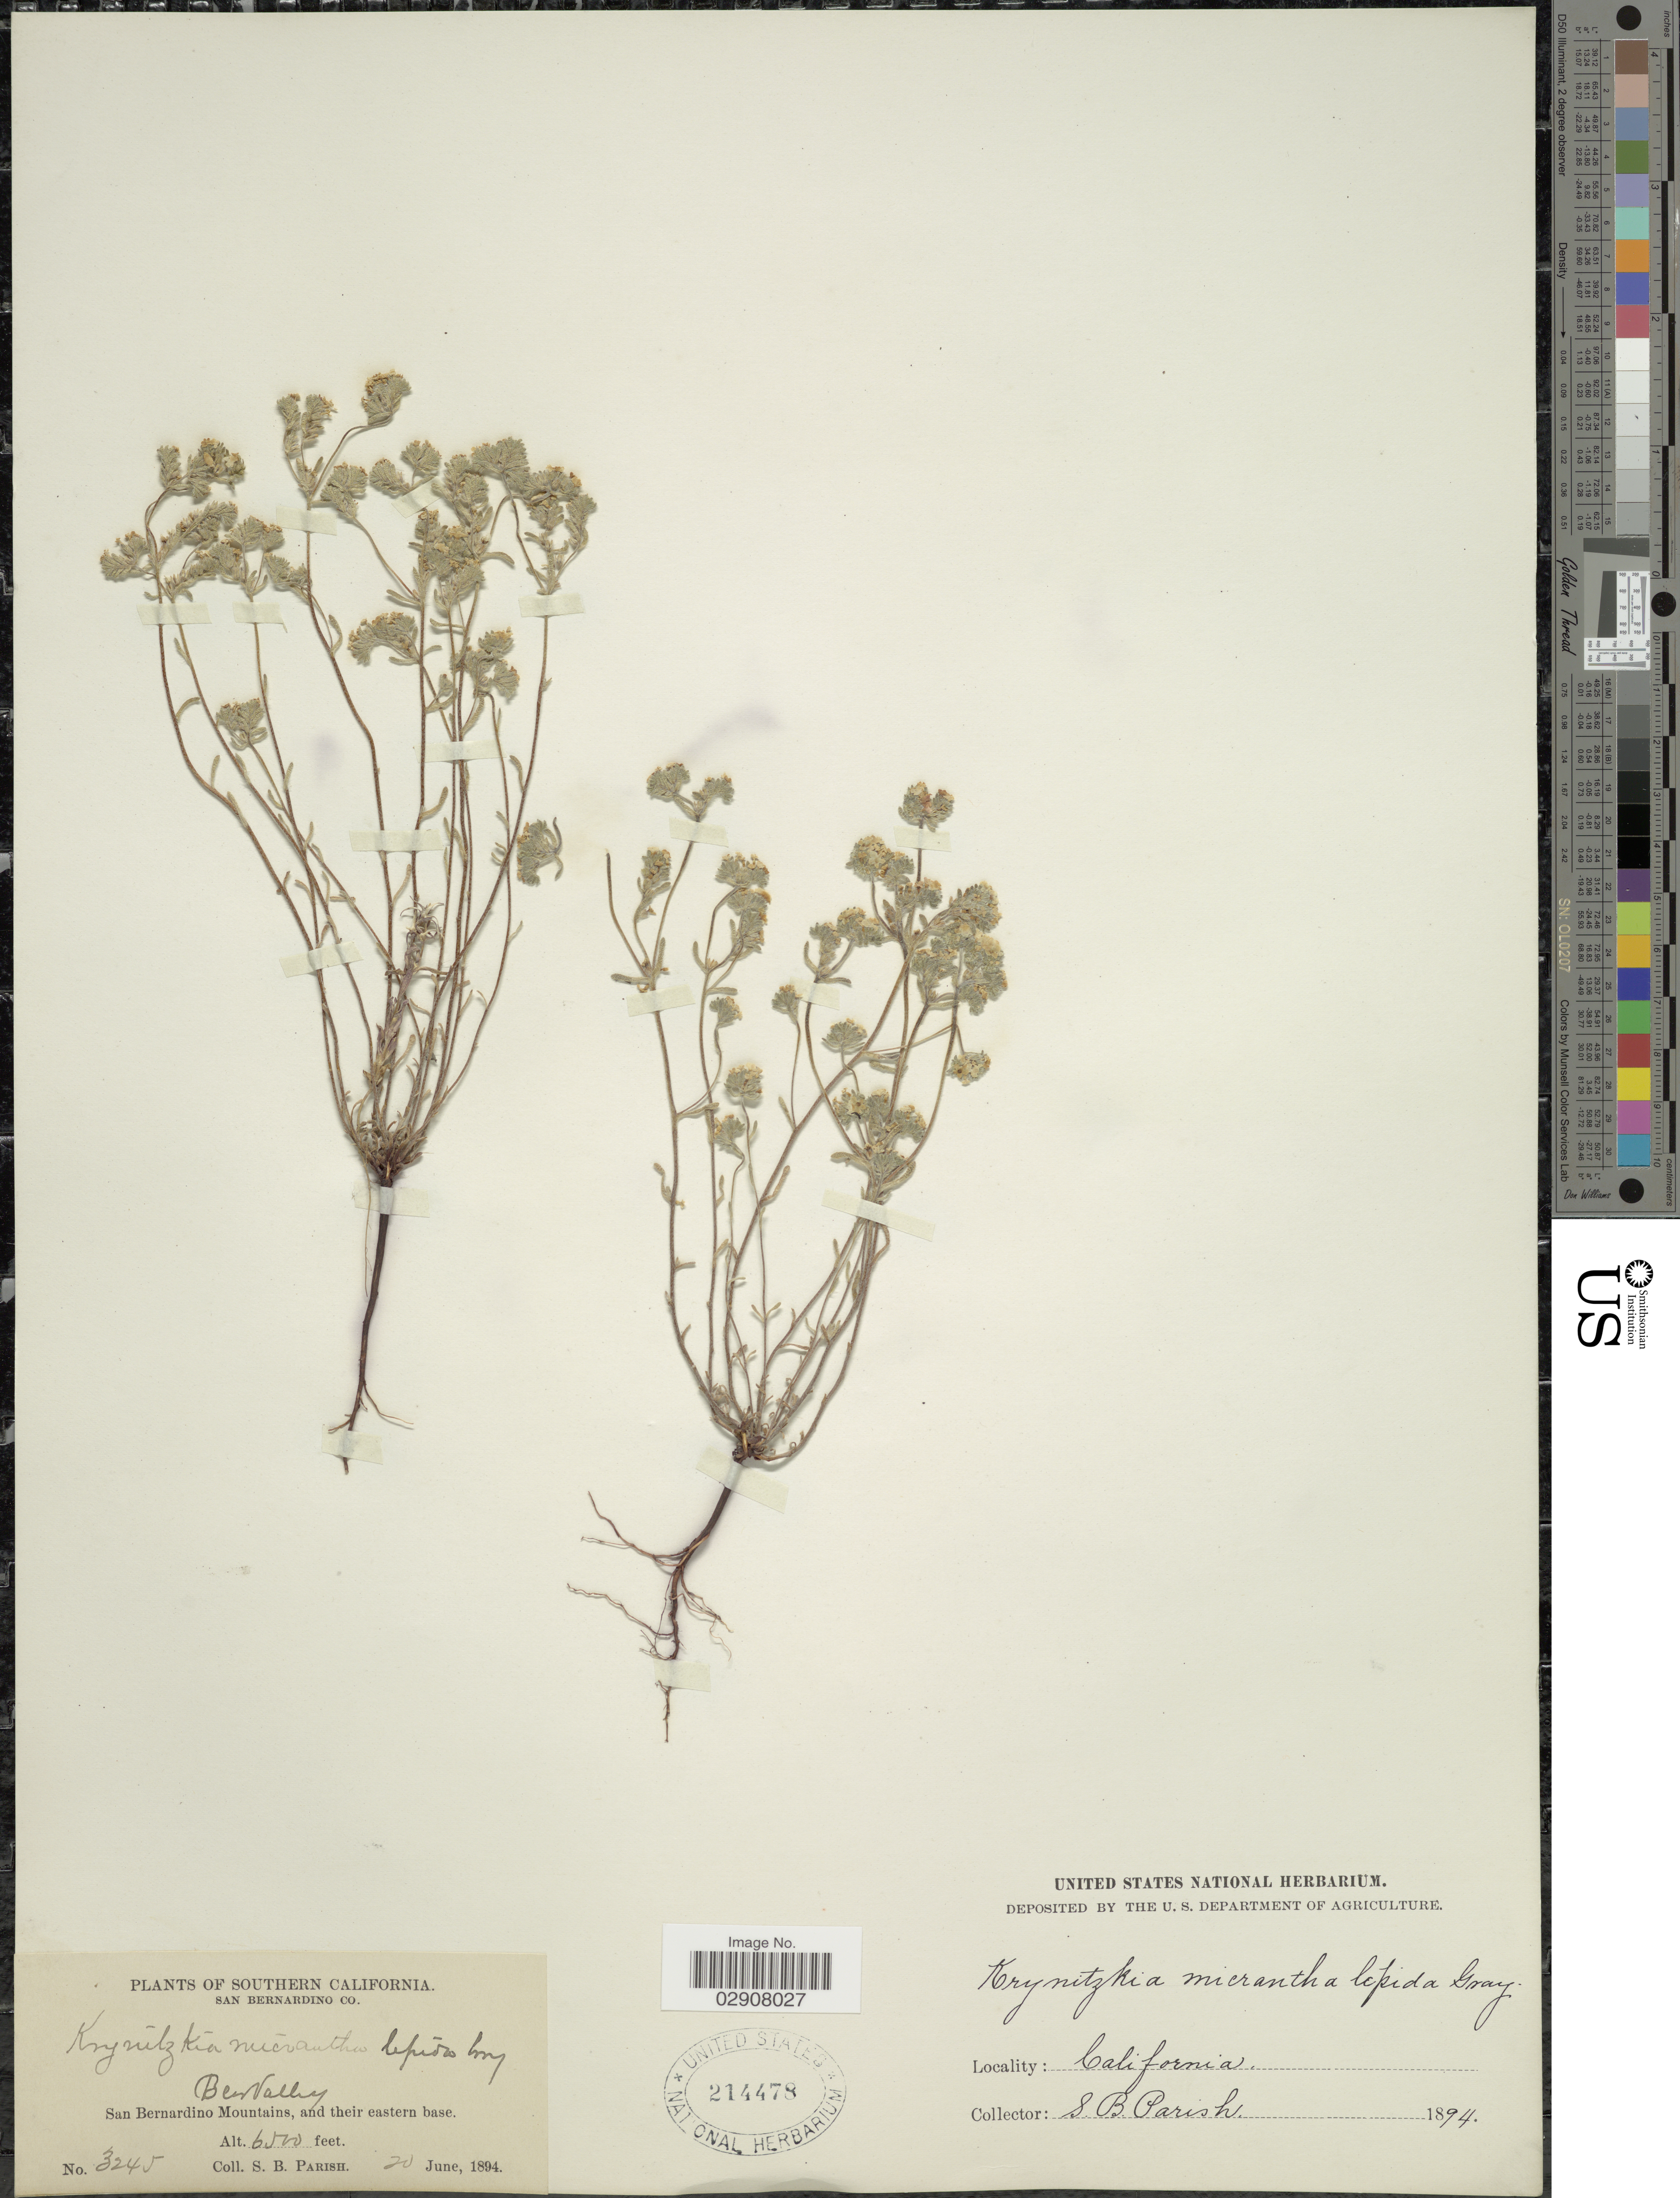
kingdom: Plantae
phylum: Tracheophyta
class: Magnoliopsida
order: Boraginales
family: Boraginaceae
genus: Cryptantha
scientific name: Cryptantha micrantha var. lepida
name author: (A. Gray) I.M. Johnst.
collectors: S. B. Parish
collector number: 3245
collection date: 1894-06-20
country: United States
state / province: California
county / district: San Bernardino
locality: Southern California. San Bernardino Co. Bear Valley, San Bernardino Mountains, and their eastern base.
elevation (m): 1981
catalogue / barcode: US 214478